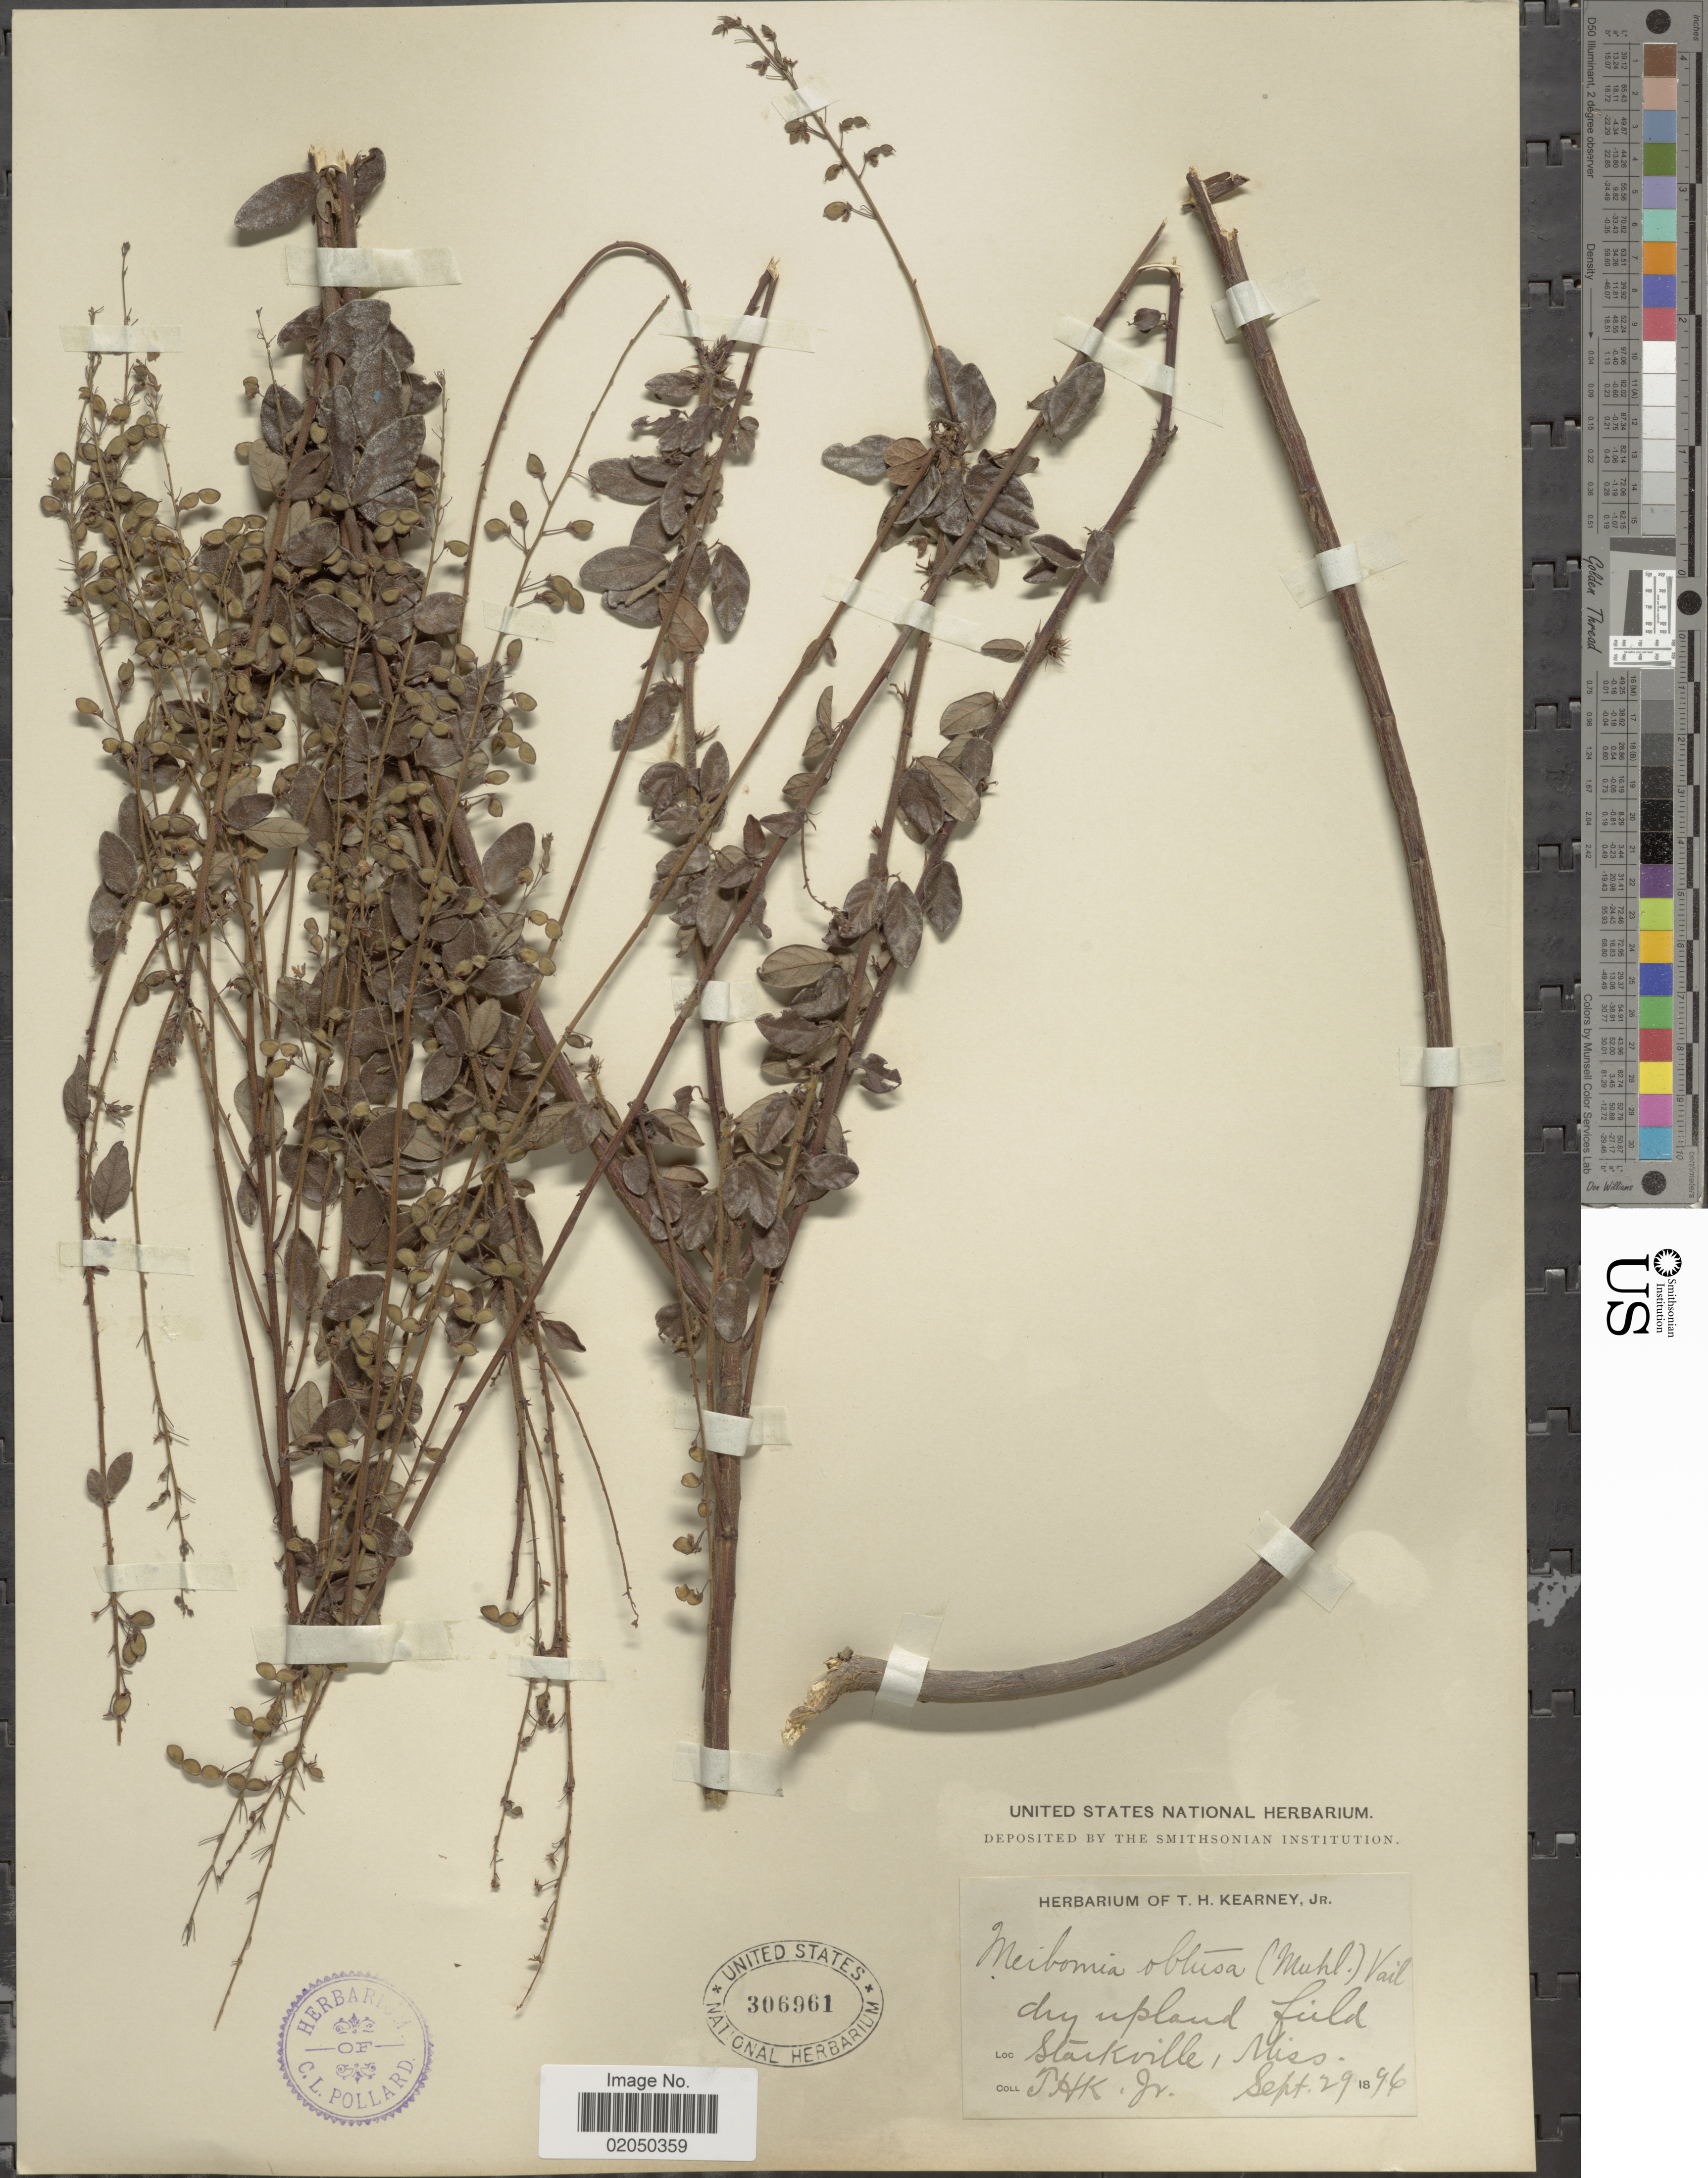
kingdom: Plantae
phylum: Tracheophyta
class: Magnoliopsida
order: Fabales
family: Fabaceae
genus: Desmodium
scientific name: Desmodium ciliare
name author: (Muhl. ex Willd.) DC.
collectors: T. H. Kearney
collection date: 1896-09-29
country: United States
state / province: Mississippi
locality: Starkville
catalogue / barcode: US 306961